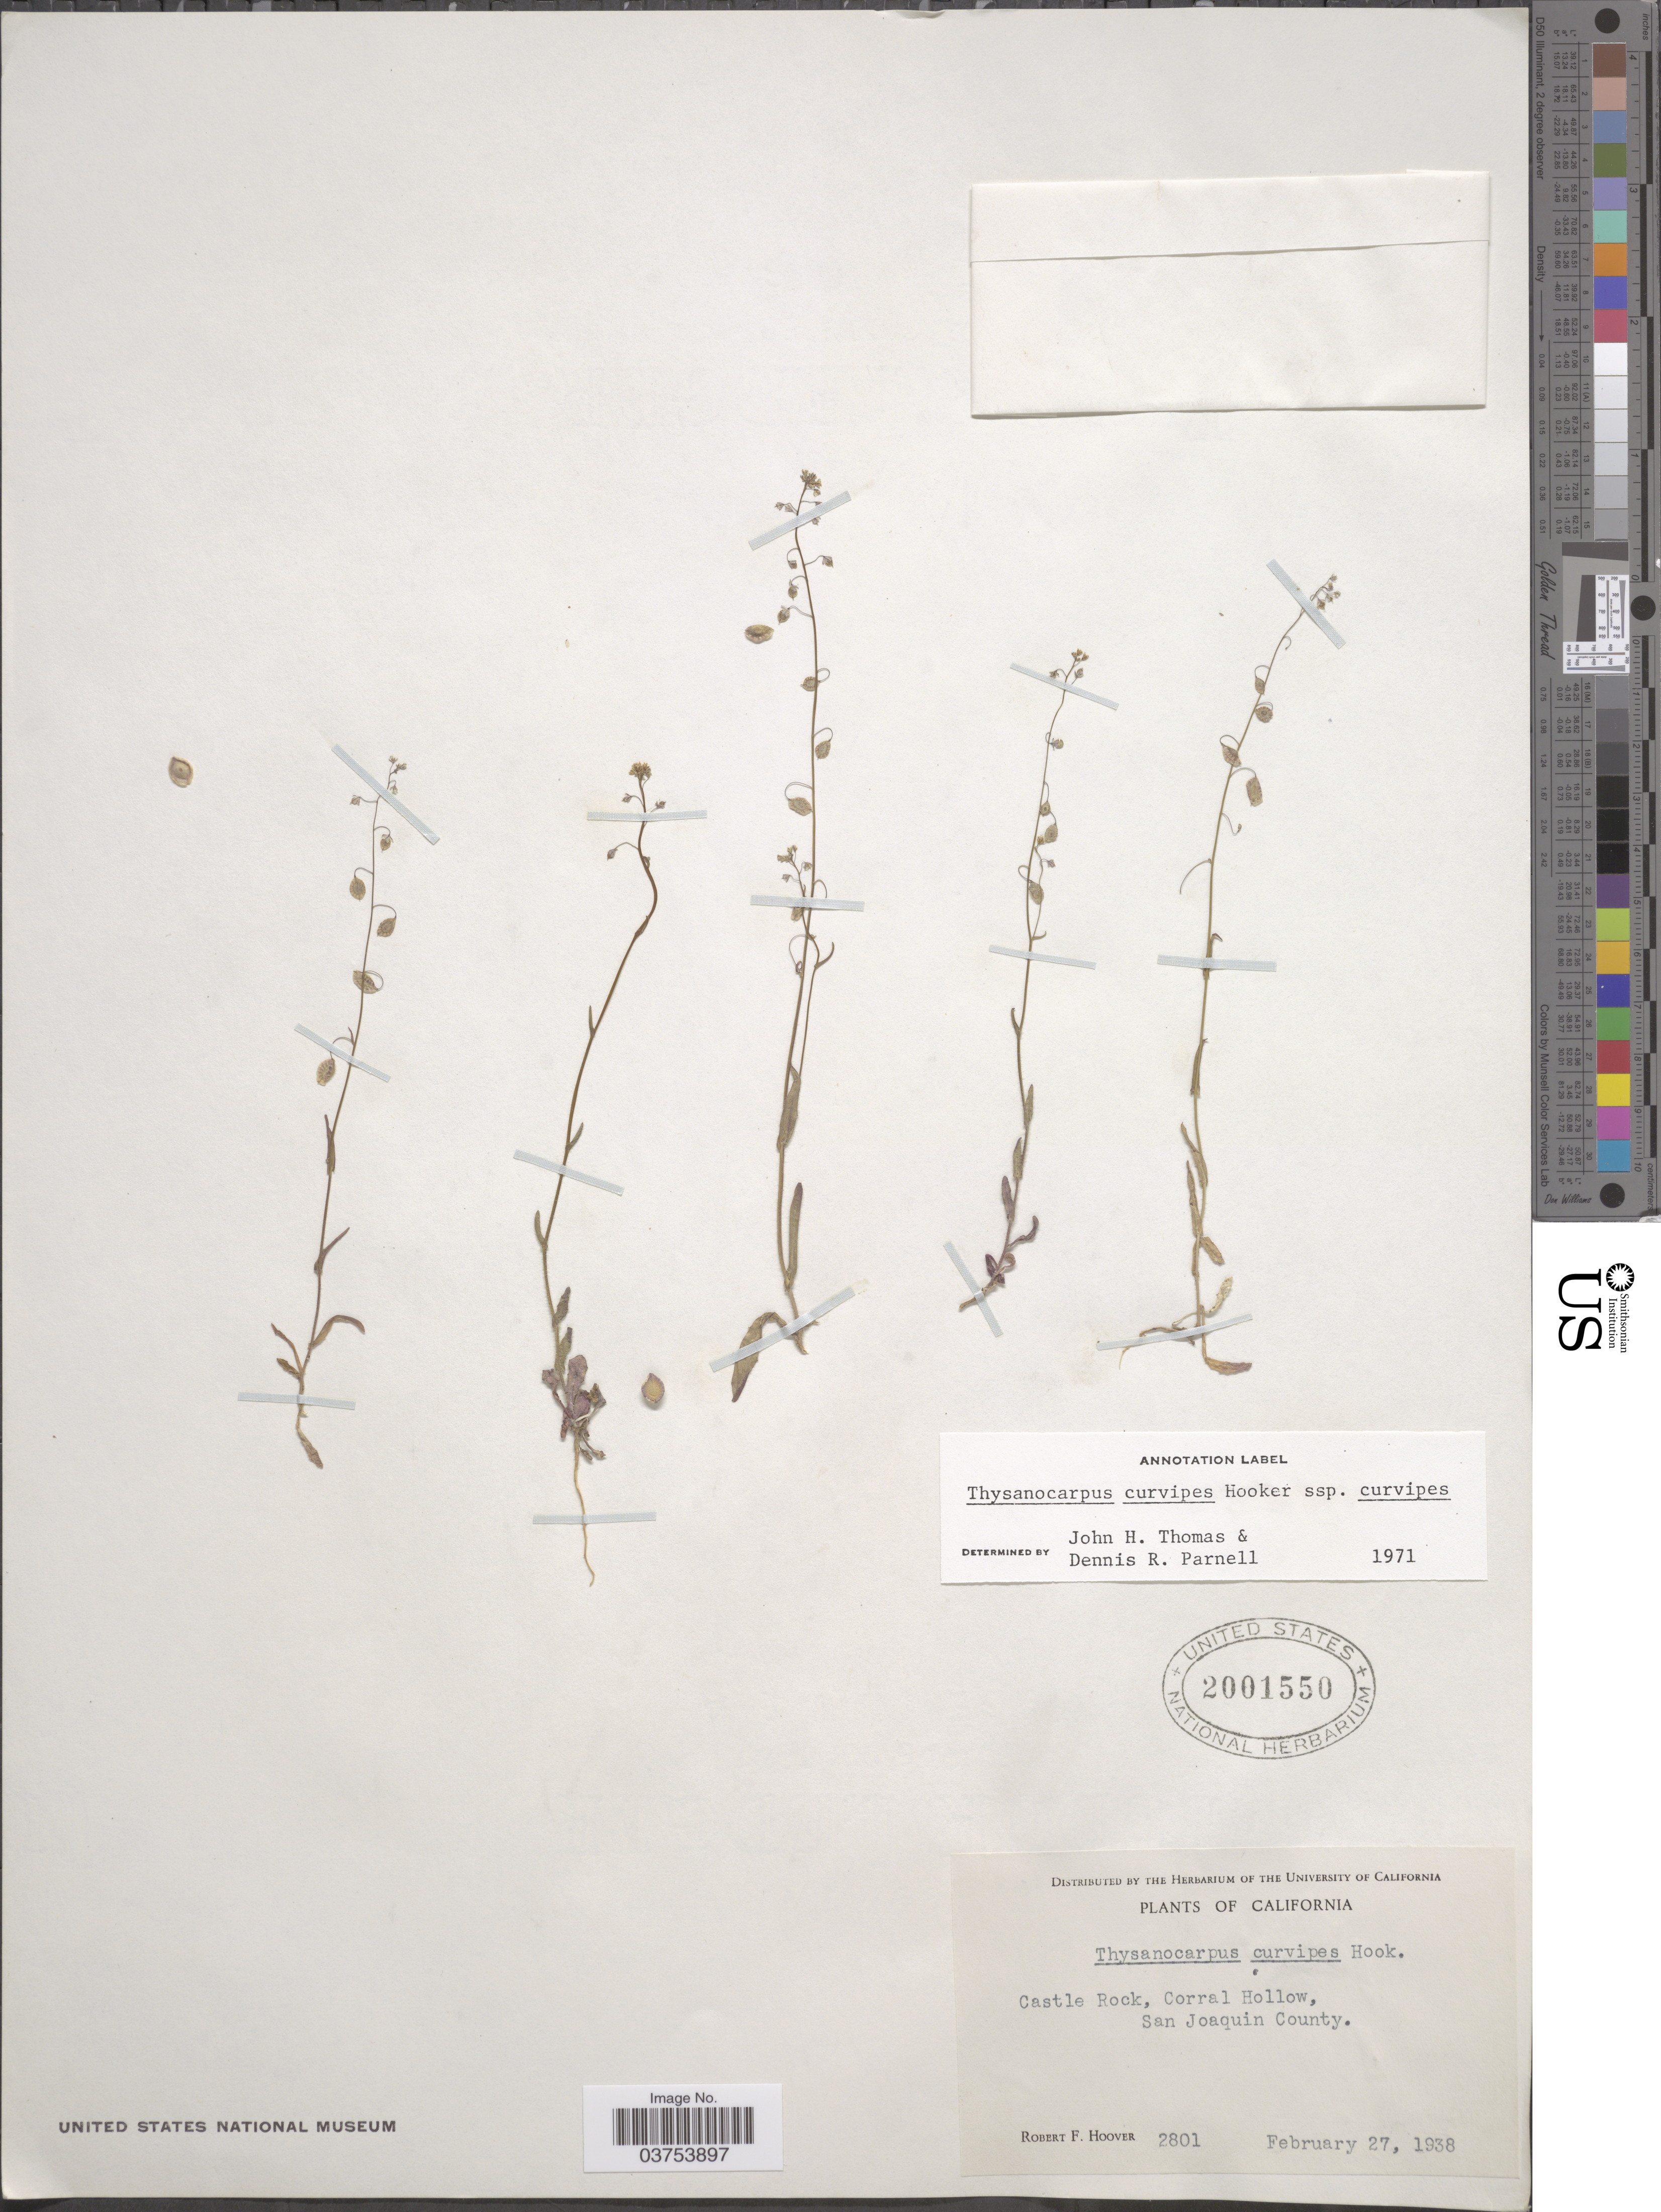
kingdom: Plantae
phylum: Tracheophyta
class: Magnoliopsida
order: Brassicales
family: Brassicaceae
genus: Thysanocarpus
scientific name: Thysanocarpus curvipes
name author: Hook.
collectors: R. F. Hoover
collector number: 2801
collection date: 1938-02-27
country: United States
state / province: California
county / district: San Joaquin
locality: Castle Rock, Corral Hollow, San Joaquin County.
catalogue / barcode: US 2001550